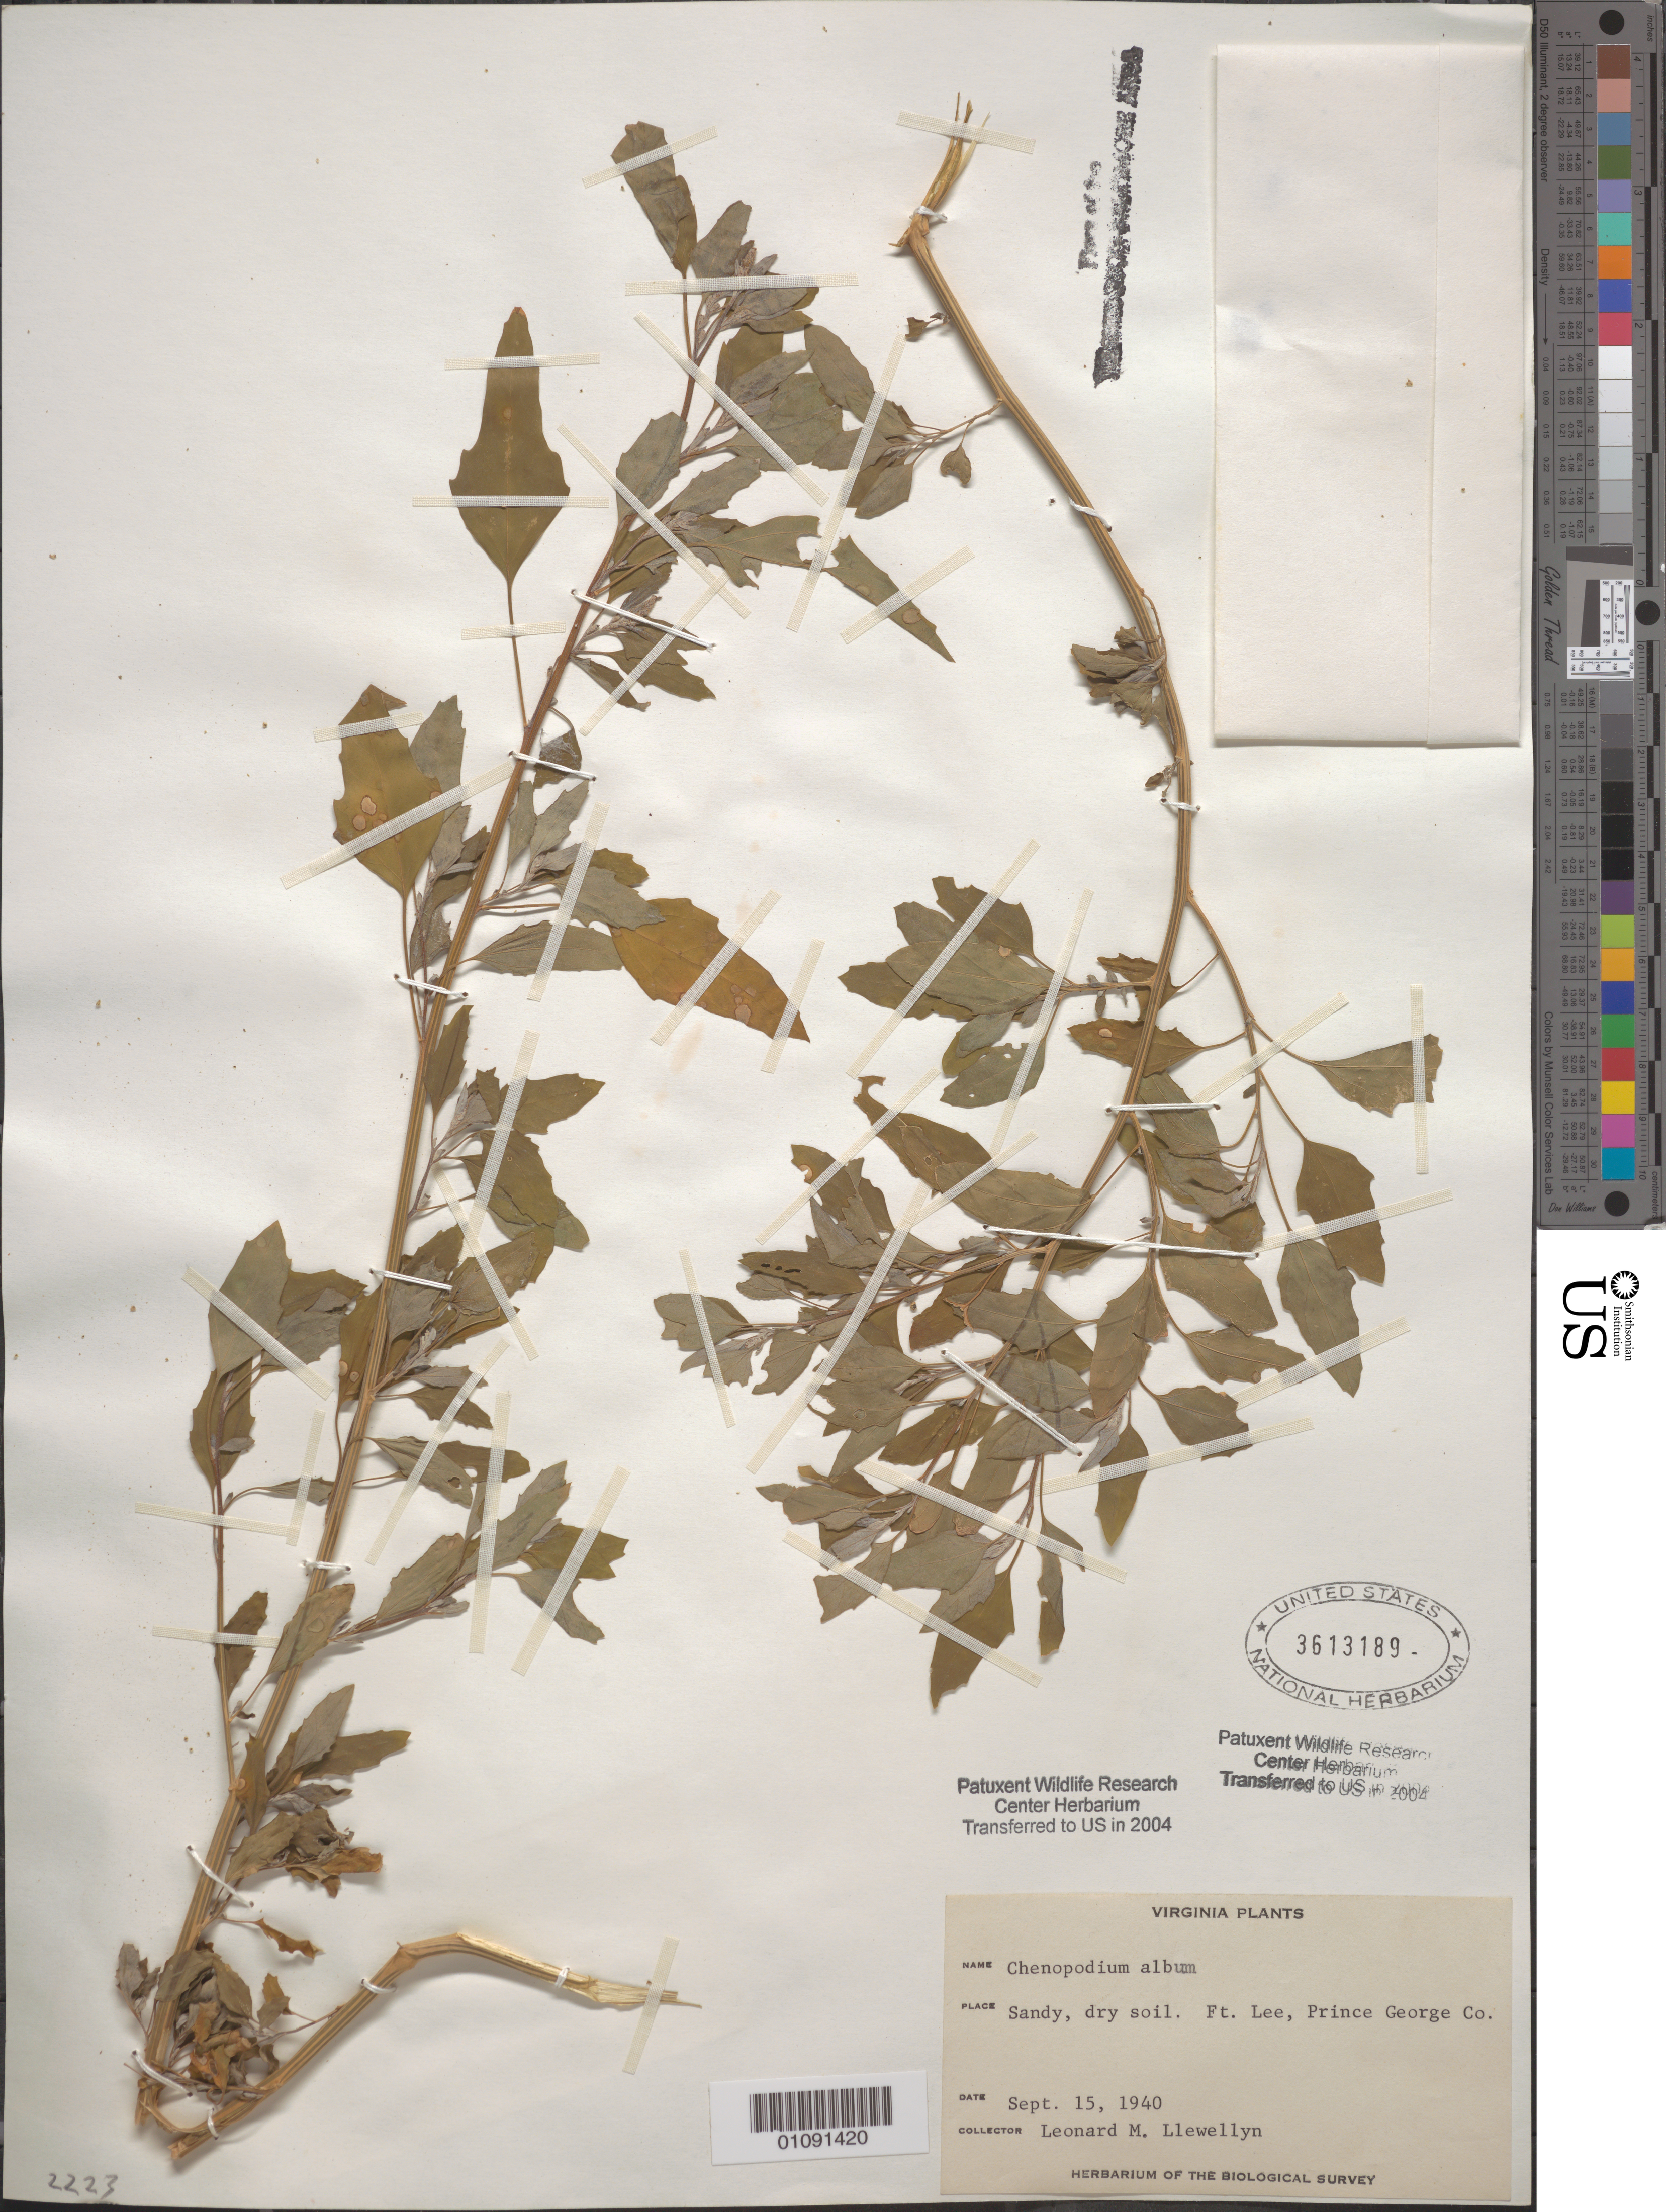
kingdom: Plantae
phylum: Tracheophyta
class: Magnoliopsida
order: Caryophyllales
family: Amaranthaceae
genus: Chenopodium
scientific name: Chenopodium album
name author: L.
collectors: L. Llewellyn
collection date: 1940-09-15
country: United States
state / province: Maryland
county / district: Prince George's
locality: Fort Lee.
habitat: Sandy, dry soil.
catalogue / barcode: US 3613189